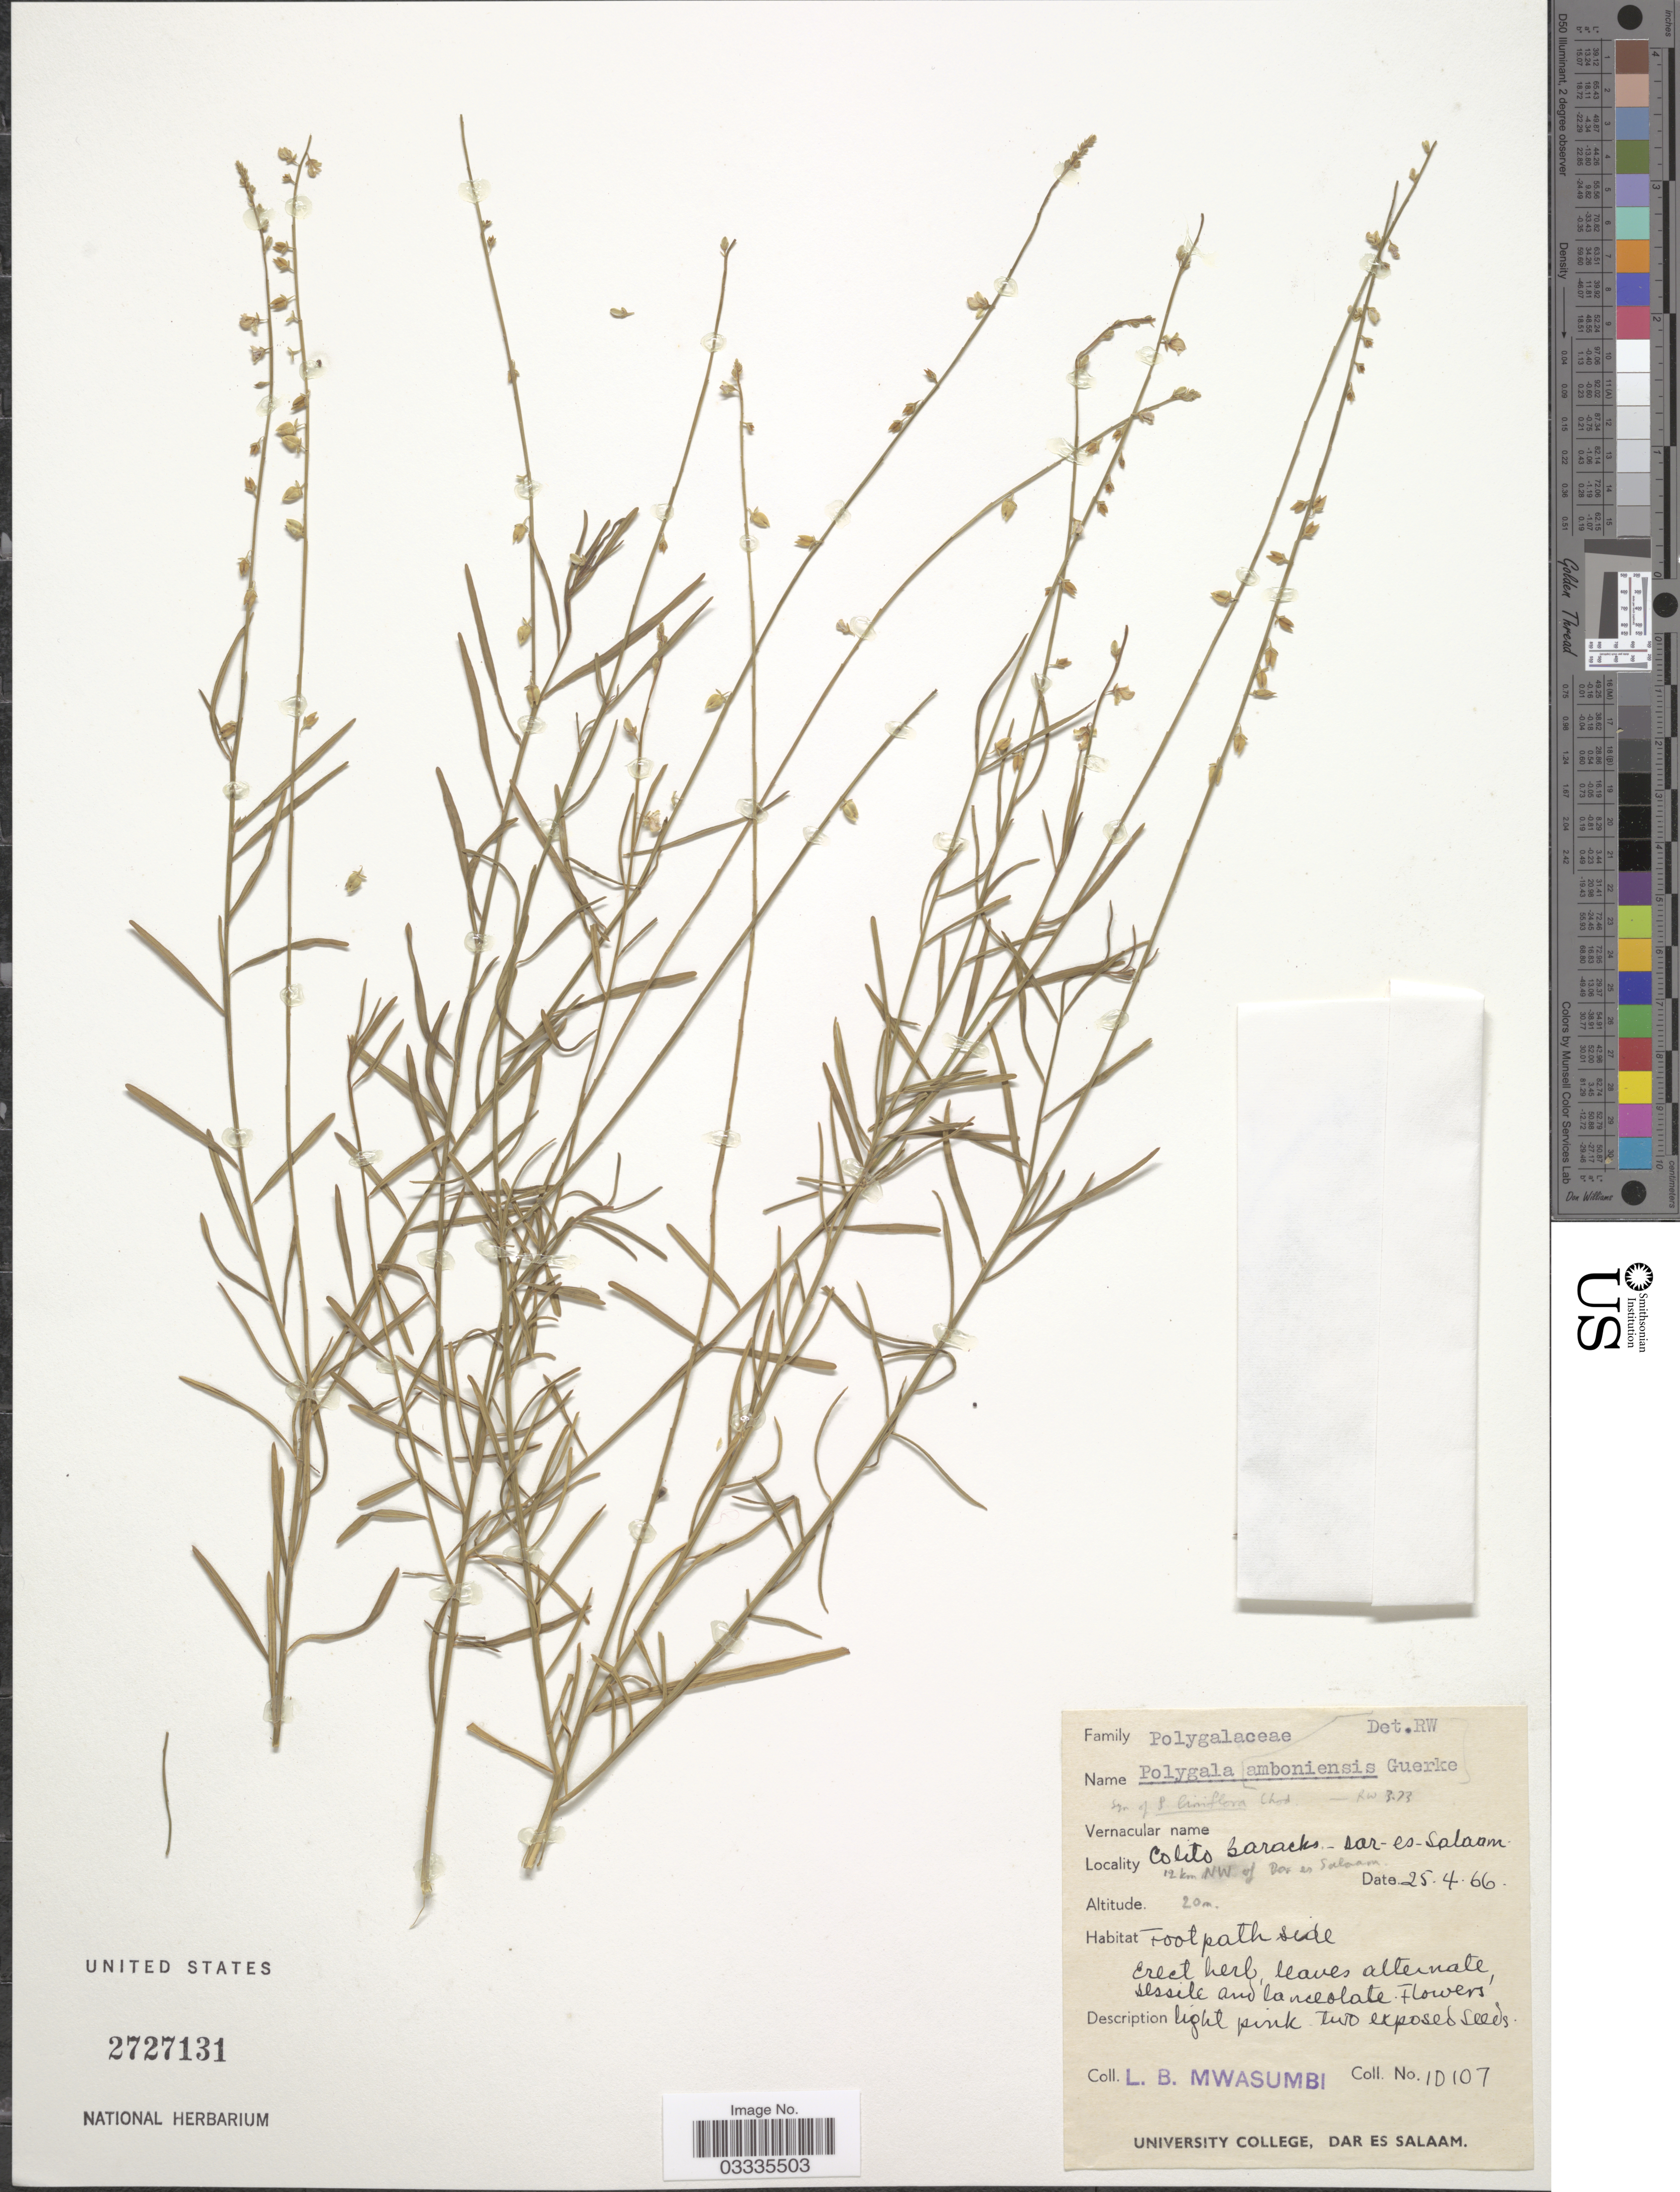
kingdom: Plantae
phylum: Tracheophyta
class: Magnoliopsida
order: Fabales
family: Polygalaceae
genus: Polygala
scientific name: Polygala amboniensis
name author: Gürke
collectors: L. Mwasumbi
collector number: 1D107*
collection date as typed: Transcribed d/m/y: 25/4/66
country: Tanzania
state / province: Dar es Salaam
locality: Colito Baracks. 12 km NW of Dar es Salaam.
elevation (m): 20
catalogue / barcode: US 2727131